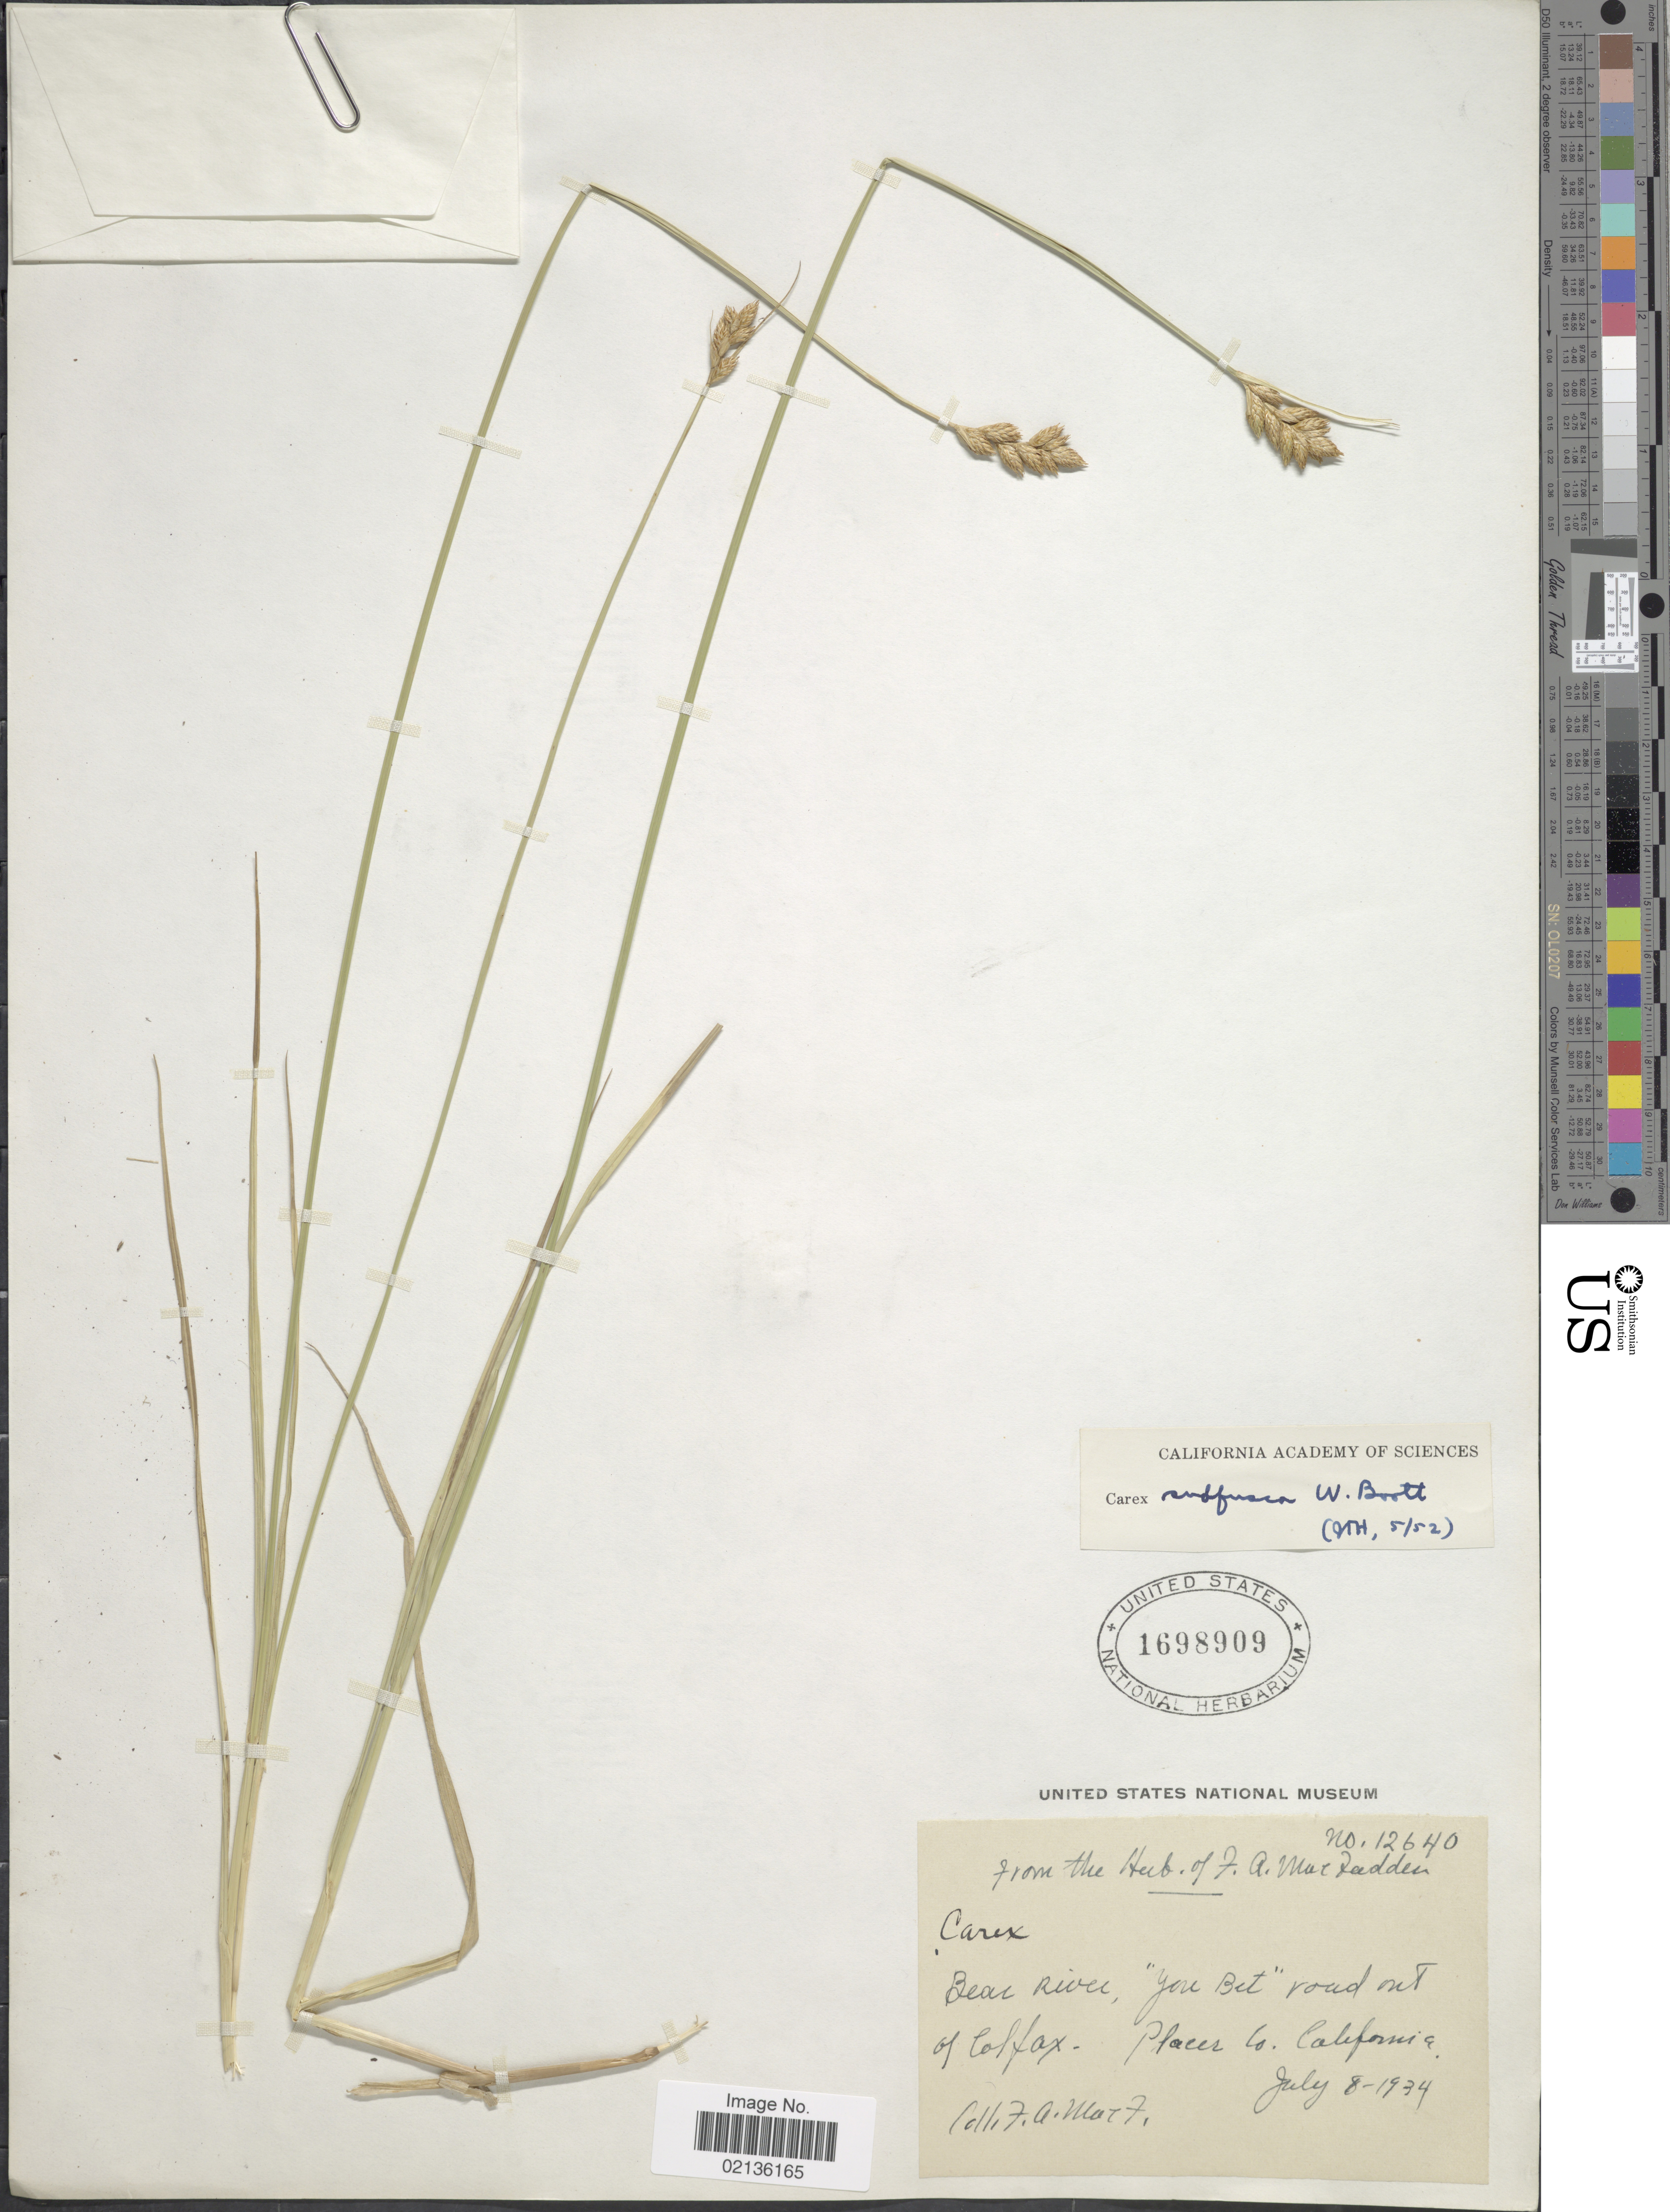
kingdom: Plantae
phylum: Tracheophyta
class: Liliopsida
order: Poales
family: Cyperaceae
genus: Carex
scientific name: Carex subfusca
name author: W. Boott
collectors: F. MacFadden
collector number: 12640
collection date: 1934-07-08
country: United States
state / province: California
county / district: Placer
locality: Bear River "You Bet" roud Mt of Colfax - Placer Co.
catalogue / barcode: US 1698909